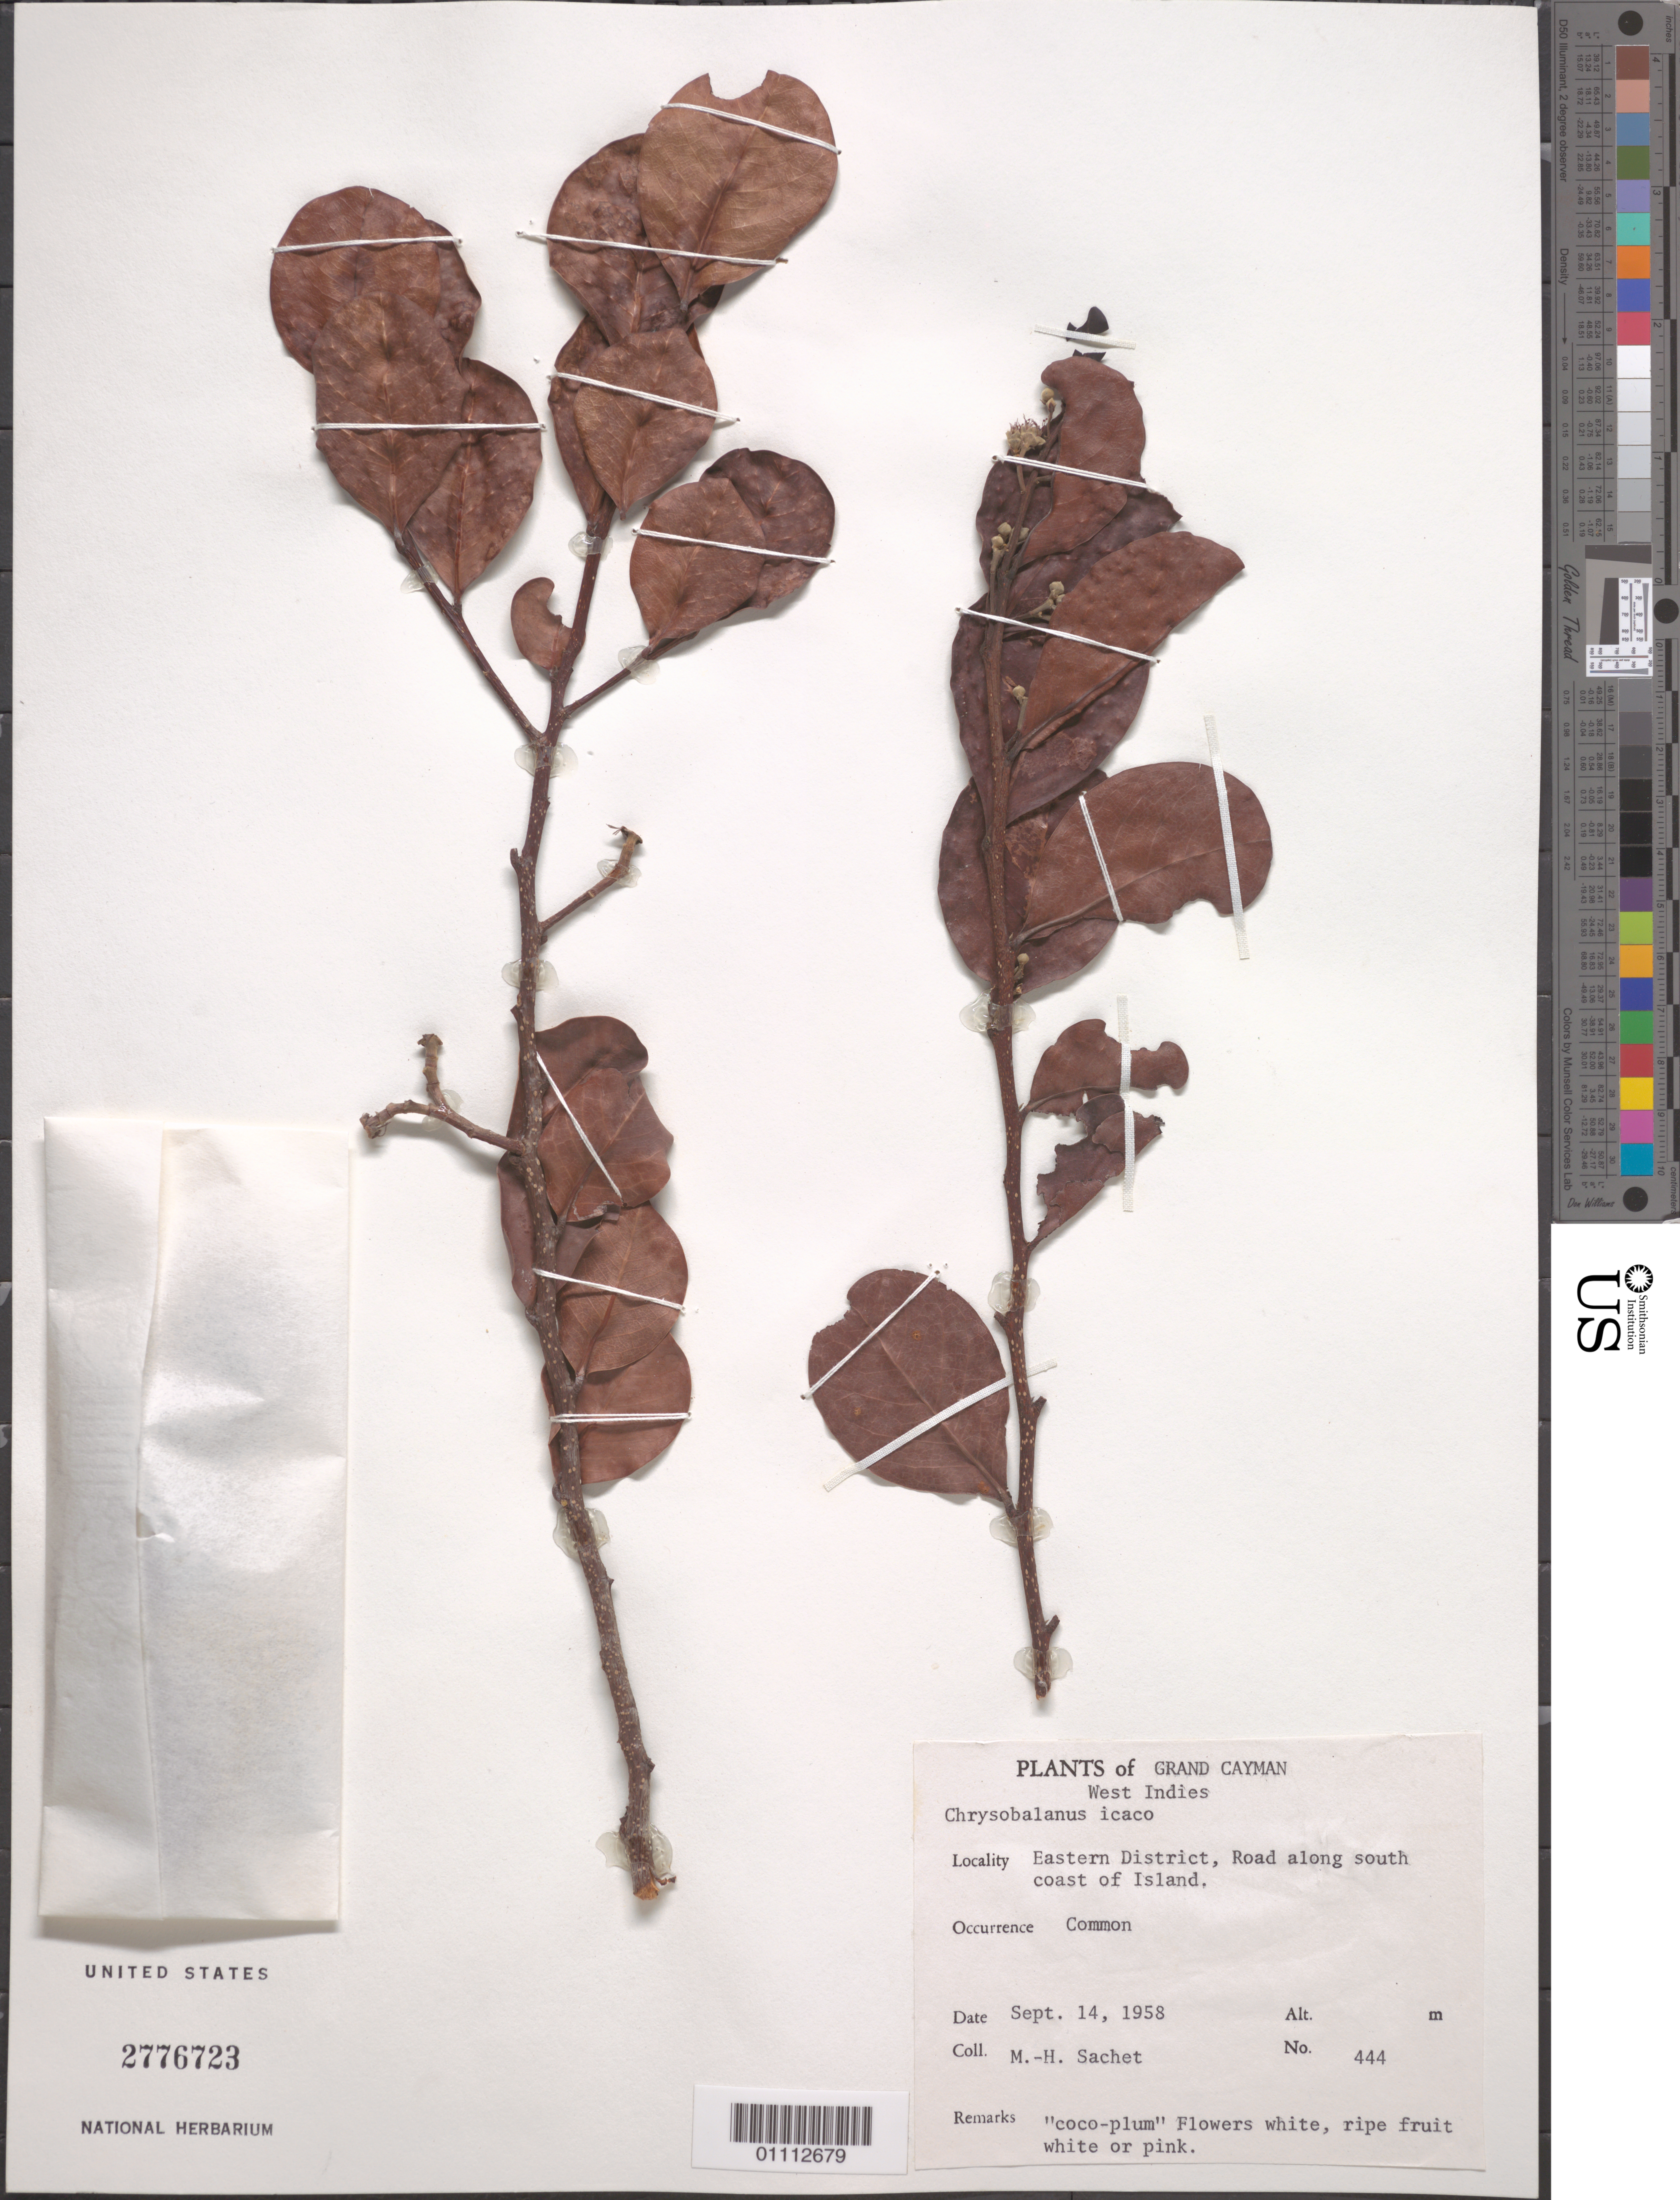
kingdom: Plantae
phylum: Tracheophyta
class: Magnoliopsida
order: Malpighiales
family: Chrysobalanaceae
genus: Chrysobalanus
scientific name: Chrysobalanus icaco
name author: L.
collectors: M.-H. Sachet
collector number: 444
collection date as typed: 14 Aug 1958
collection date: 1958-08-14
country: Cayman Islands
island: Grand Cayman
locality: Eastern District, road along south coast of island.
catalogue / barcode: US 2776723